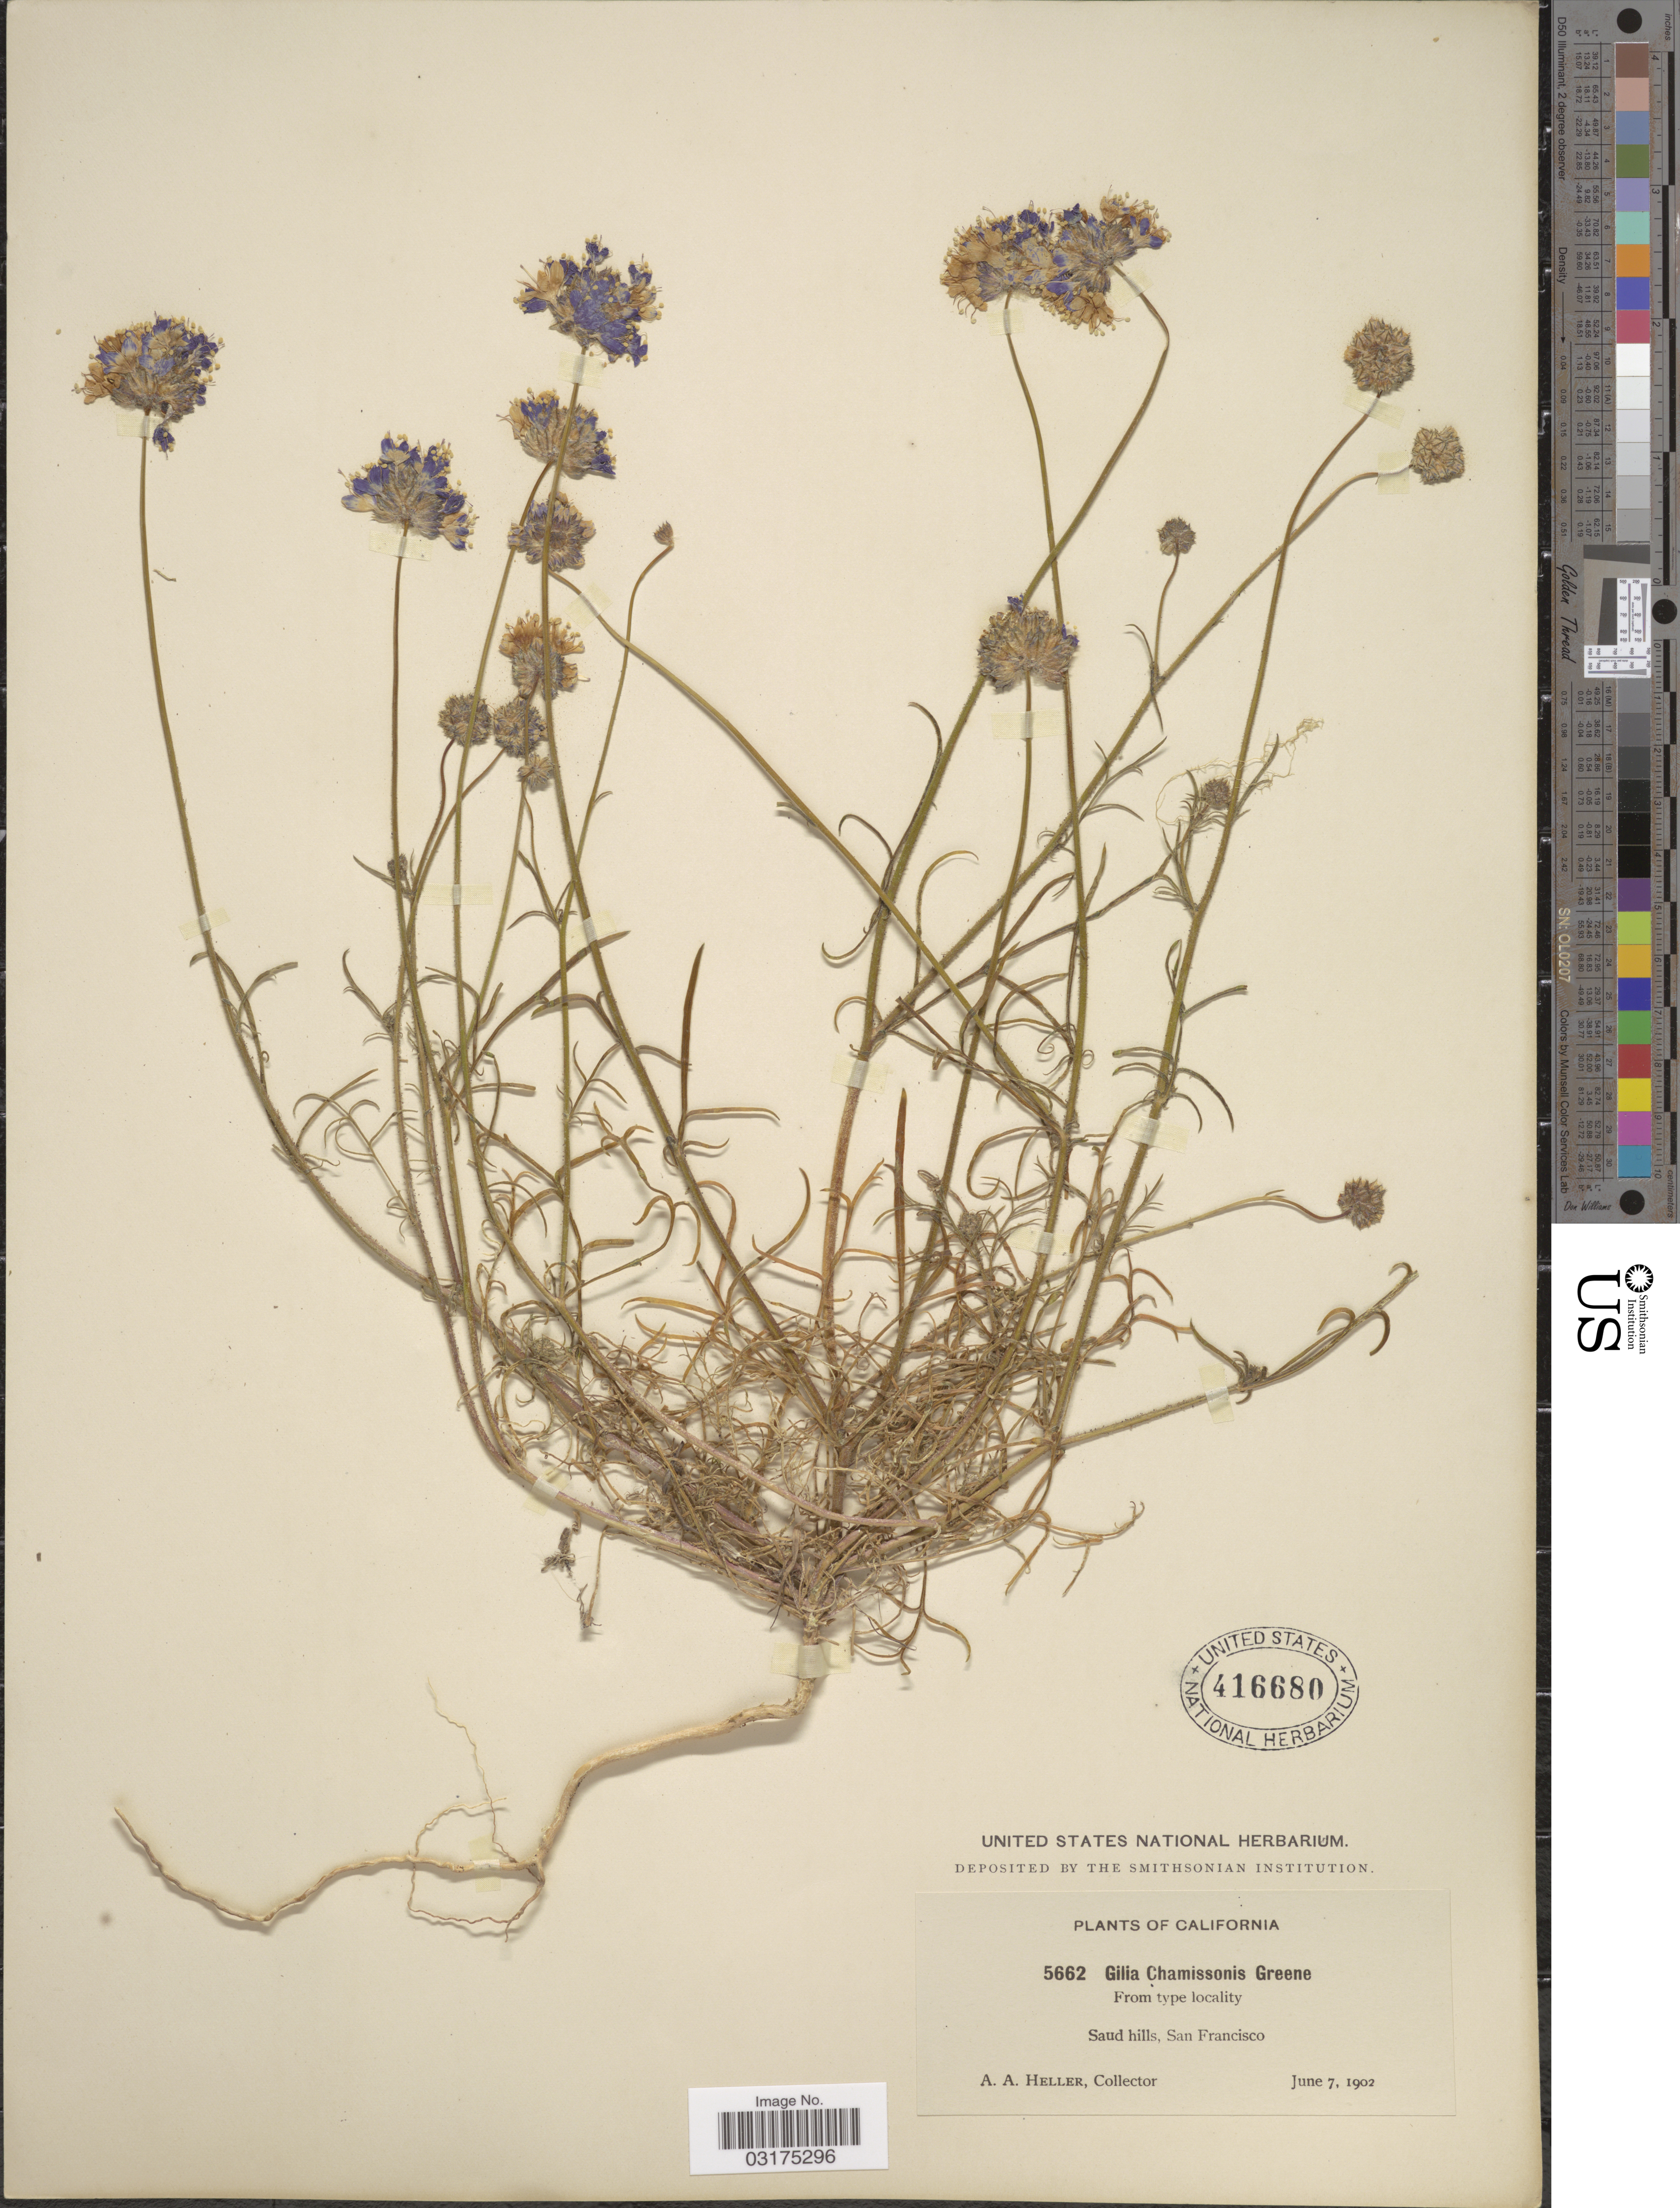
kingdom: Plantae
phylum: Tracheophyta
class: Magnoliopsida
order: Ericales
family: Polemoniaceae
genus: Gilia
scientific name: Gilia capitata subsp. chamissonis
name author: (Greene) V.E. Grant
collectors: A. A. Heller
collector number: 5662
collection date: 1902-06-07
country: United States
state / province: California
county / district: San Francisco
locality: Saud Hills, San Francisco.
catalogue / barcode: US 416680